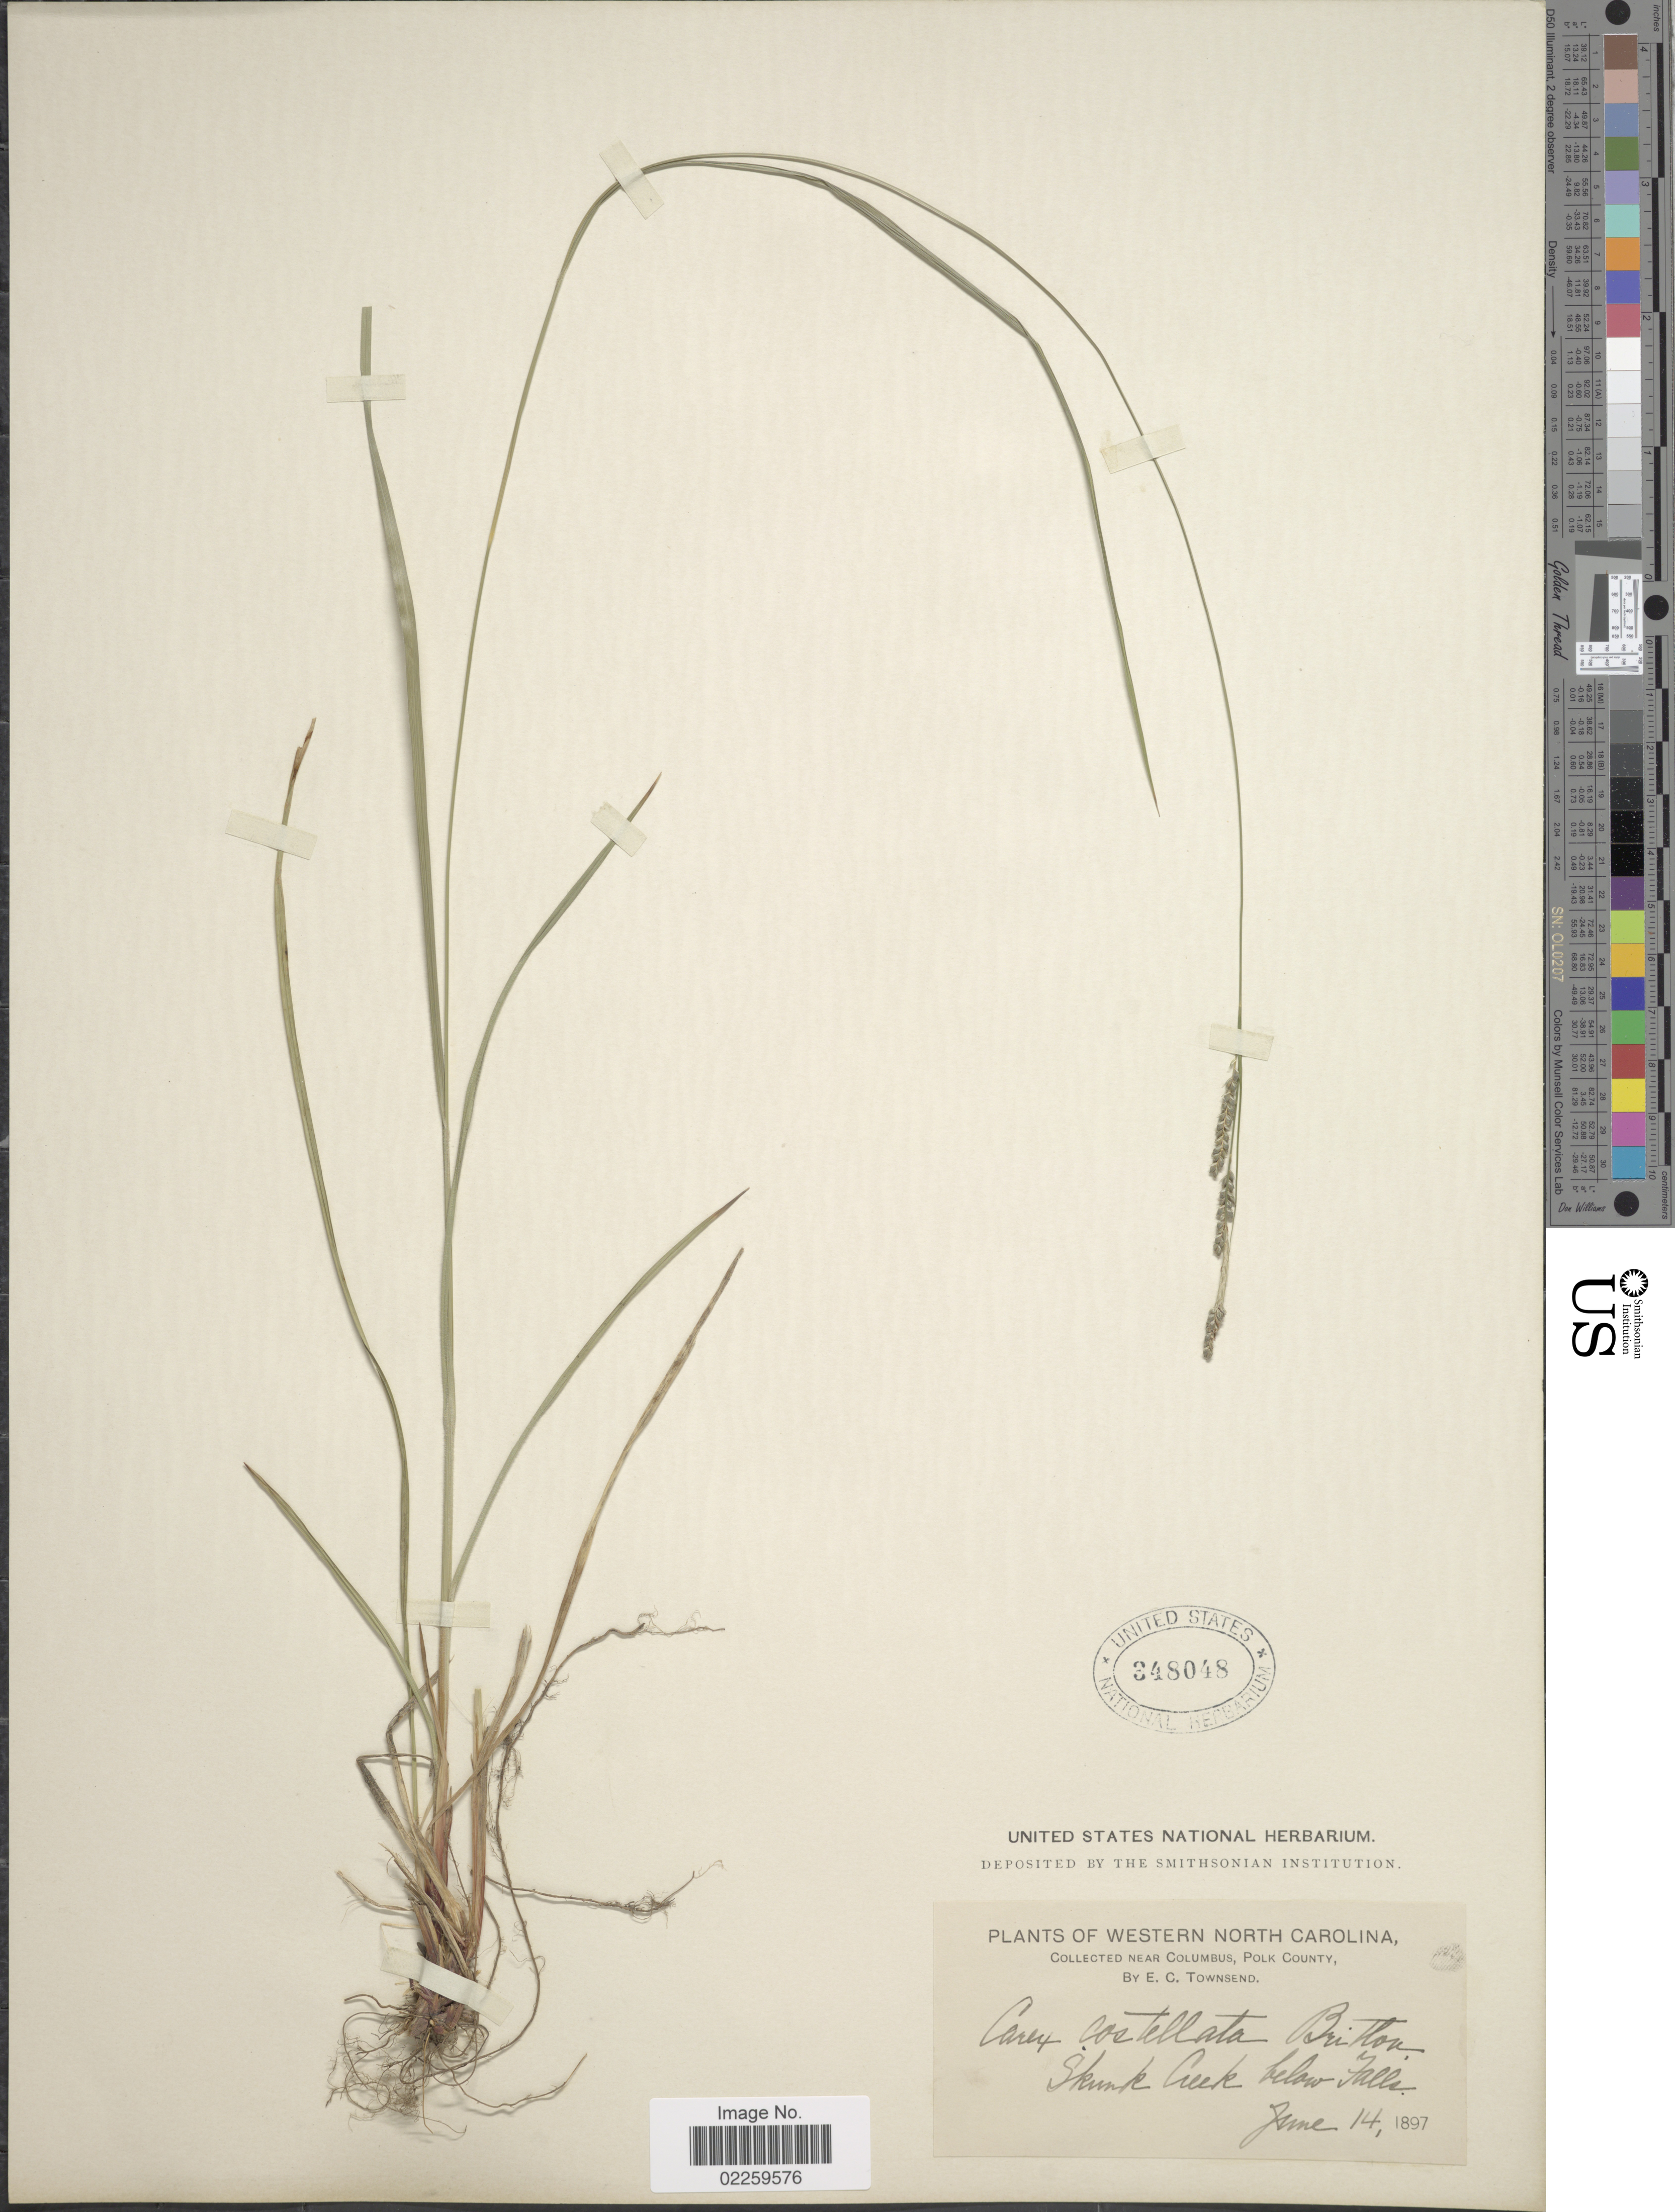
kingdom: Plantae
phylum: Tracheophyta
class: Liliopsida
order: Poales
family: Cyperaceae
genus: Carex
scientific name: Carex virescens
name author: Muhl. ex Willd.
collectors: E. C. Townsend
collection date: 1897-06-14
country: United States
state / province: North Carolina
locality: Western North Carolina, Near Columbus, Polk County, Skunk Creek below Falls.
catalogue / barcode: US 348048